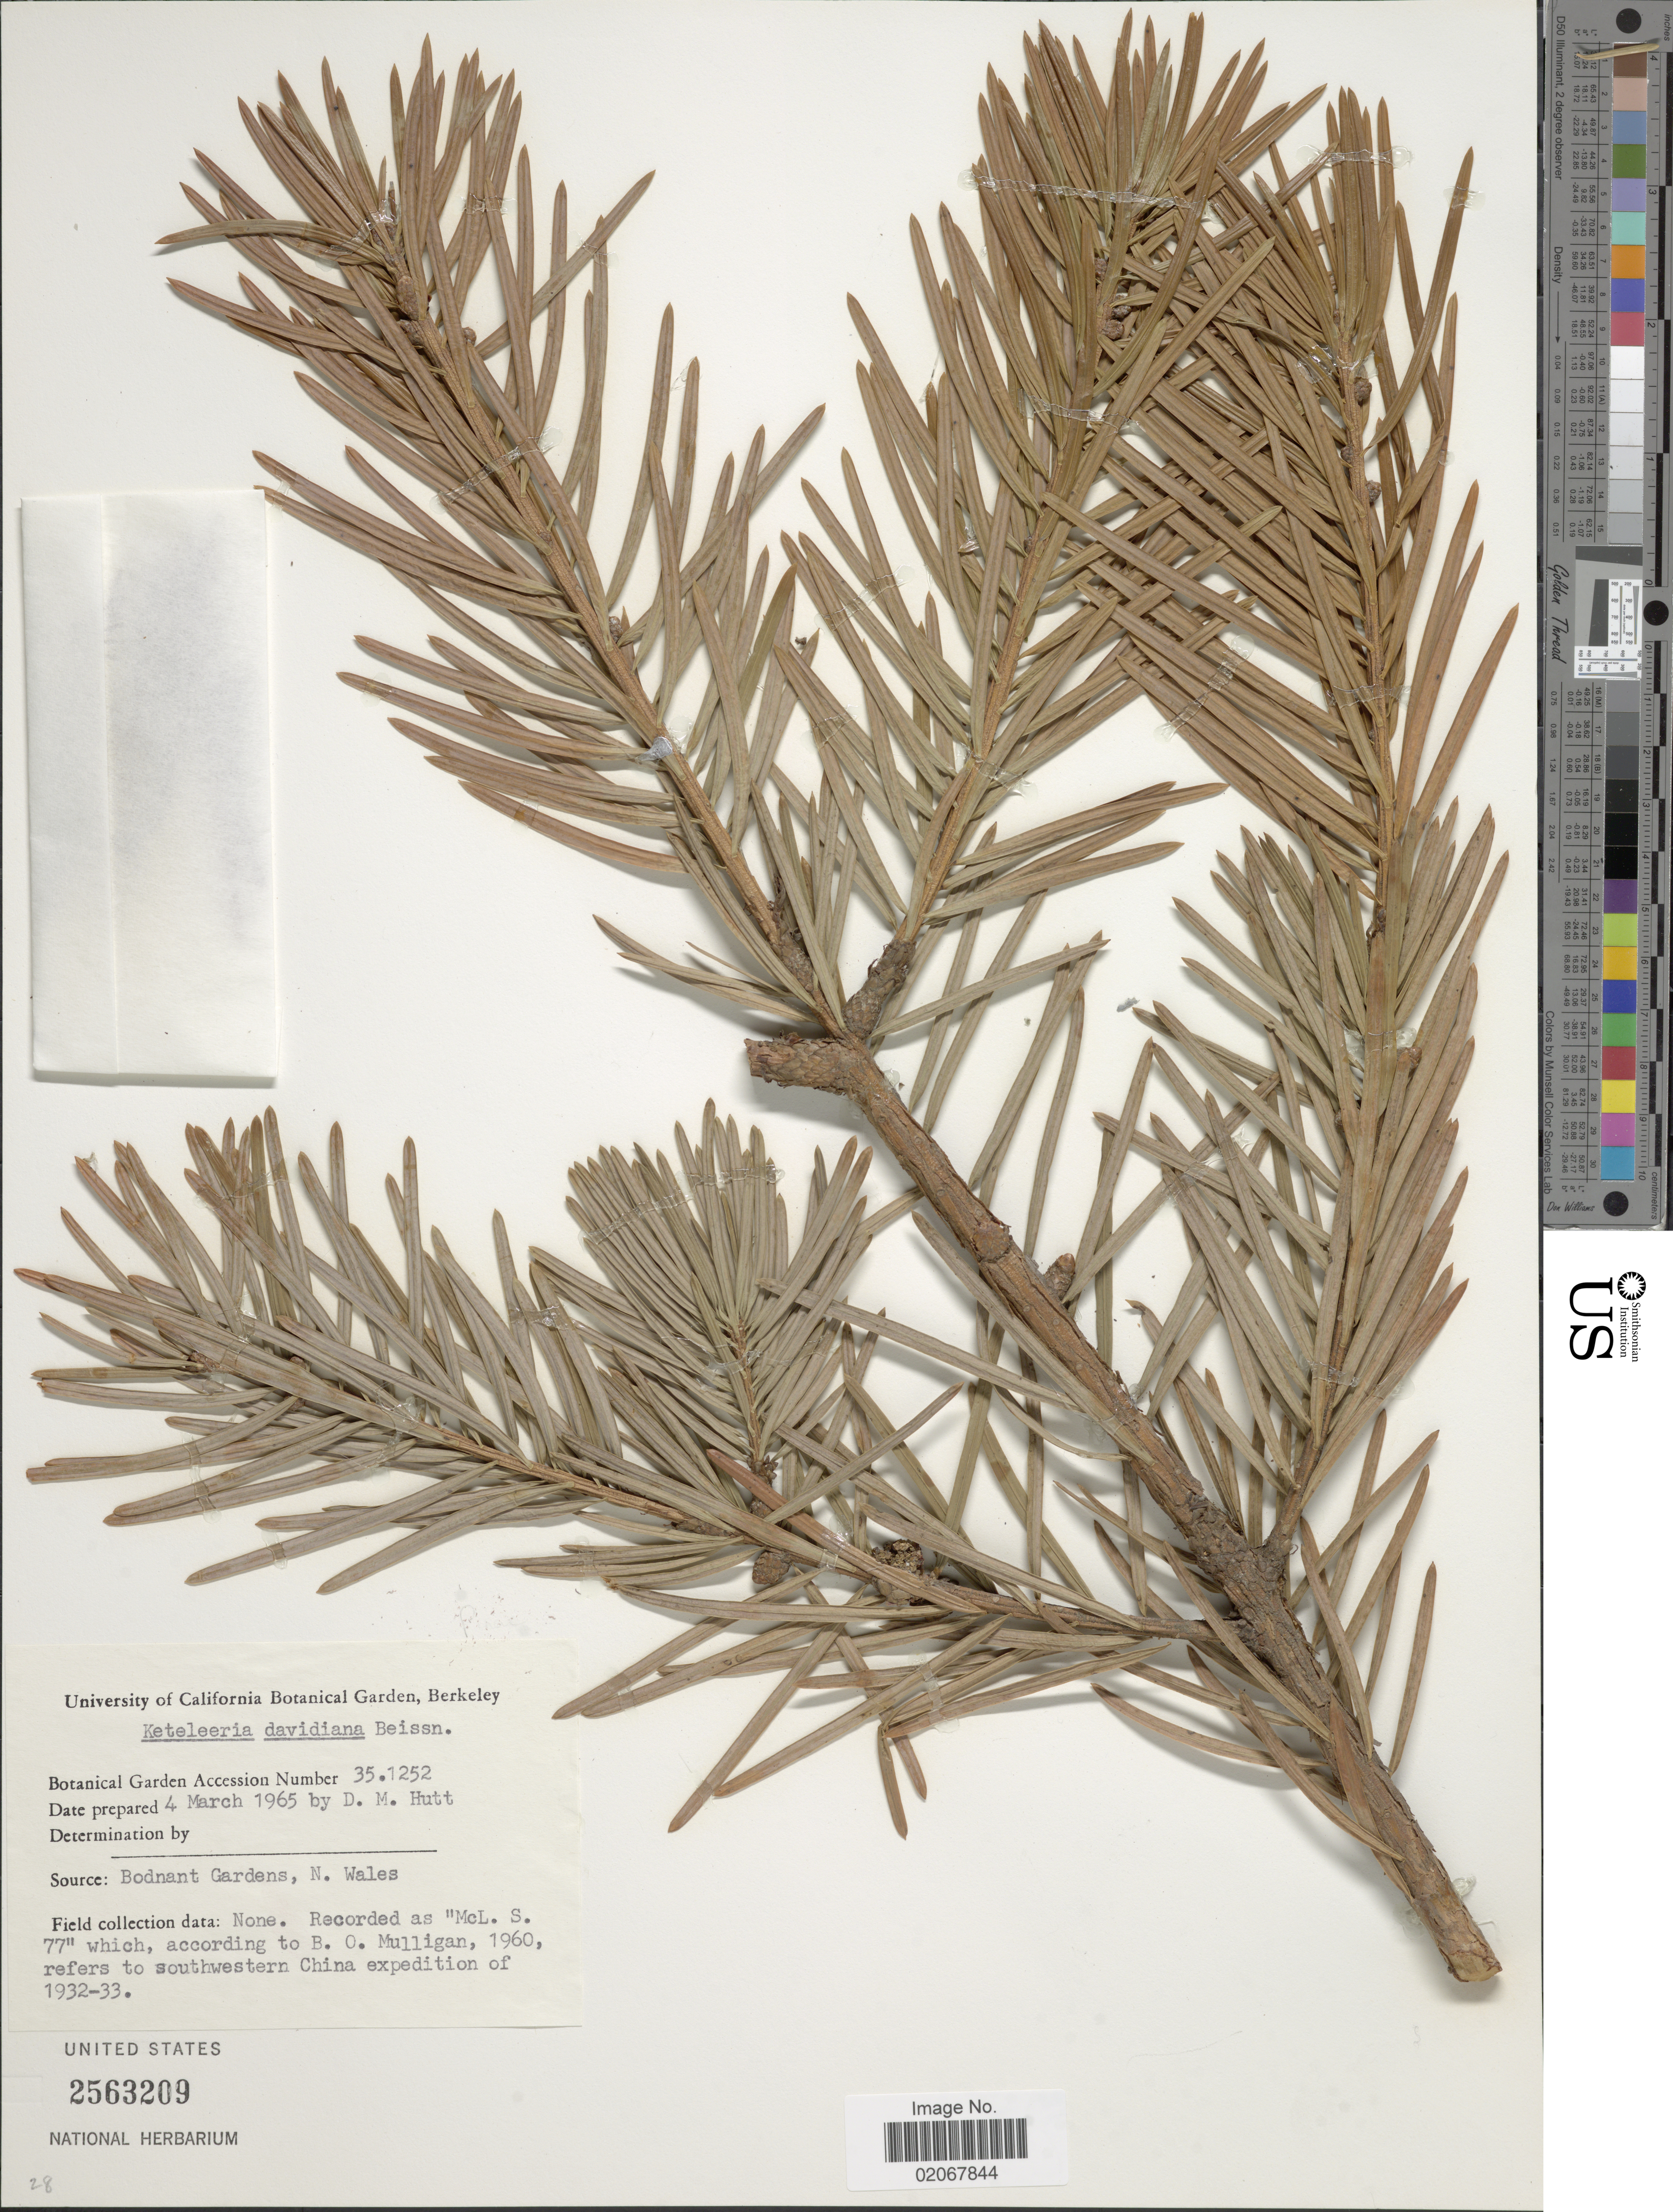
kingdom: Plantae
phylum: Tracheophyta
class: Pinopsida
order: Pinales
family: Pinaceae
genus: Keteleeria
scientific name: Keteleeria sp.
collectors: University of California - Berkeley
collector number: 35.1252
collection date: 1932/1933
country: China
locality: Southwestern China expedition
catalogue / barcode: US 2563209